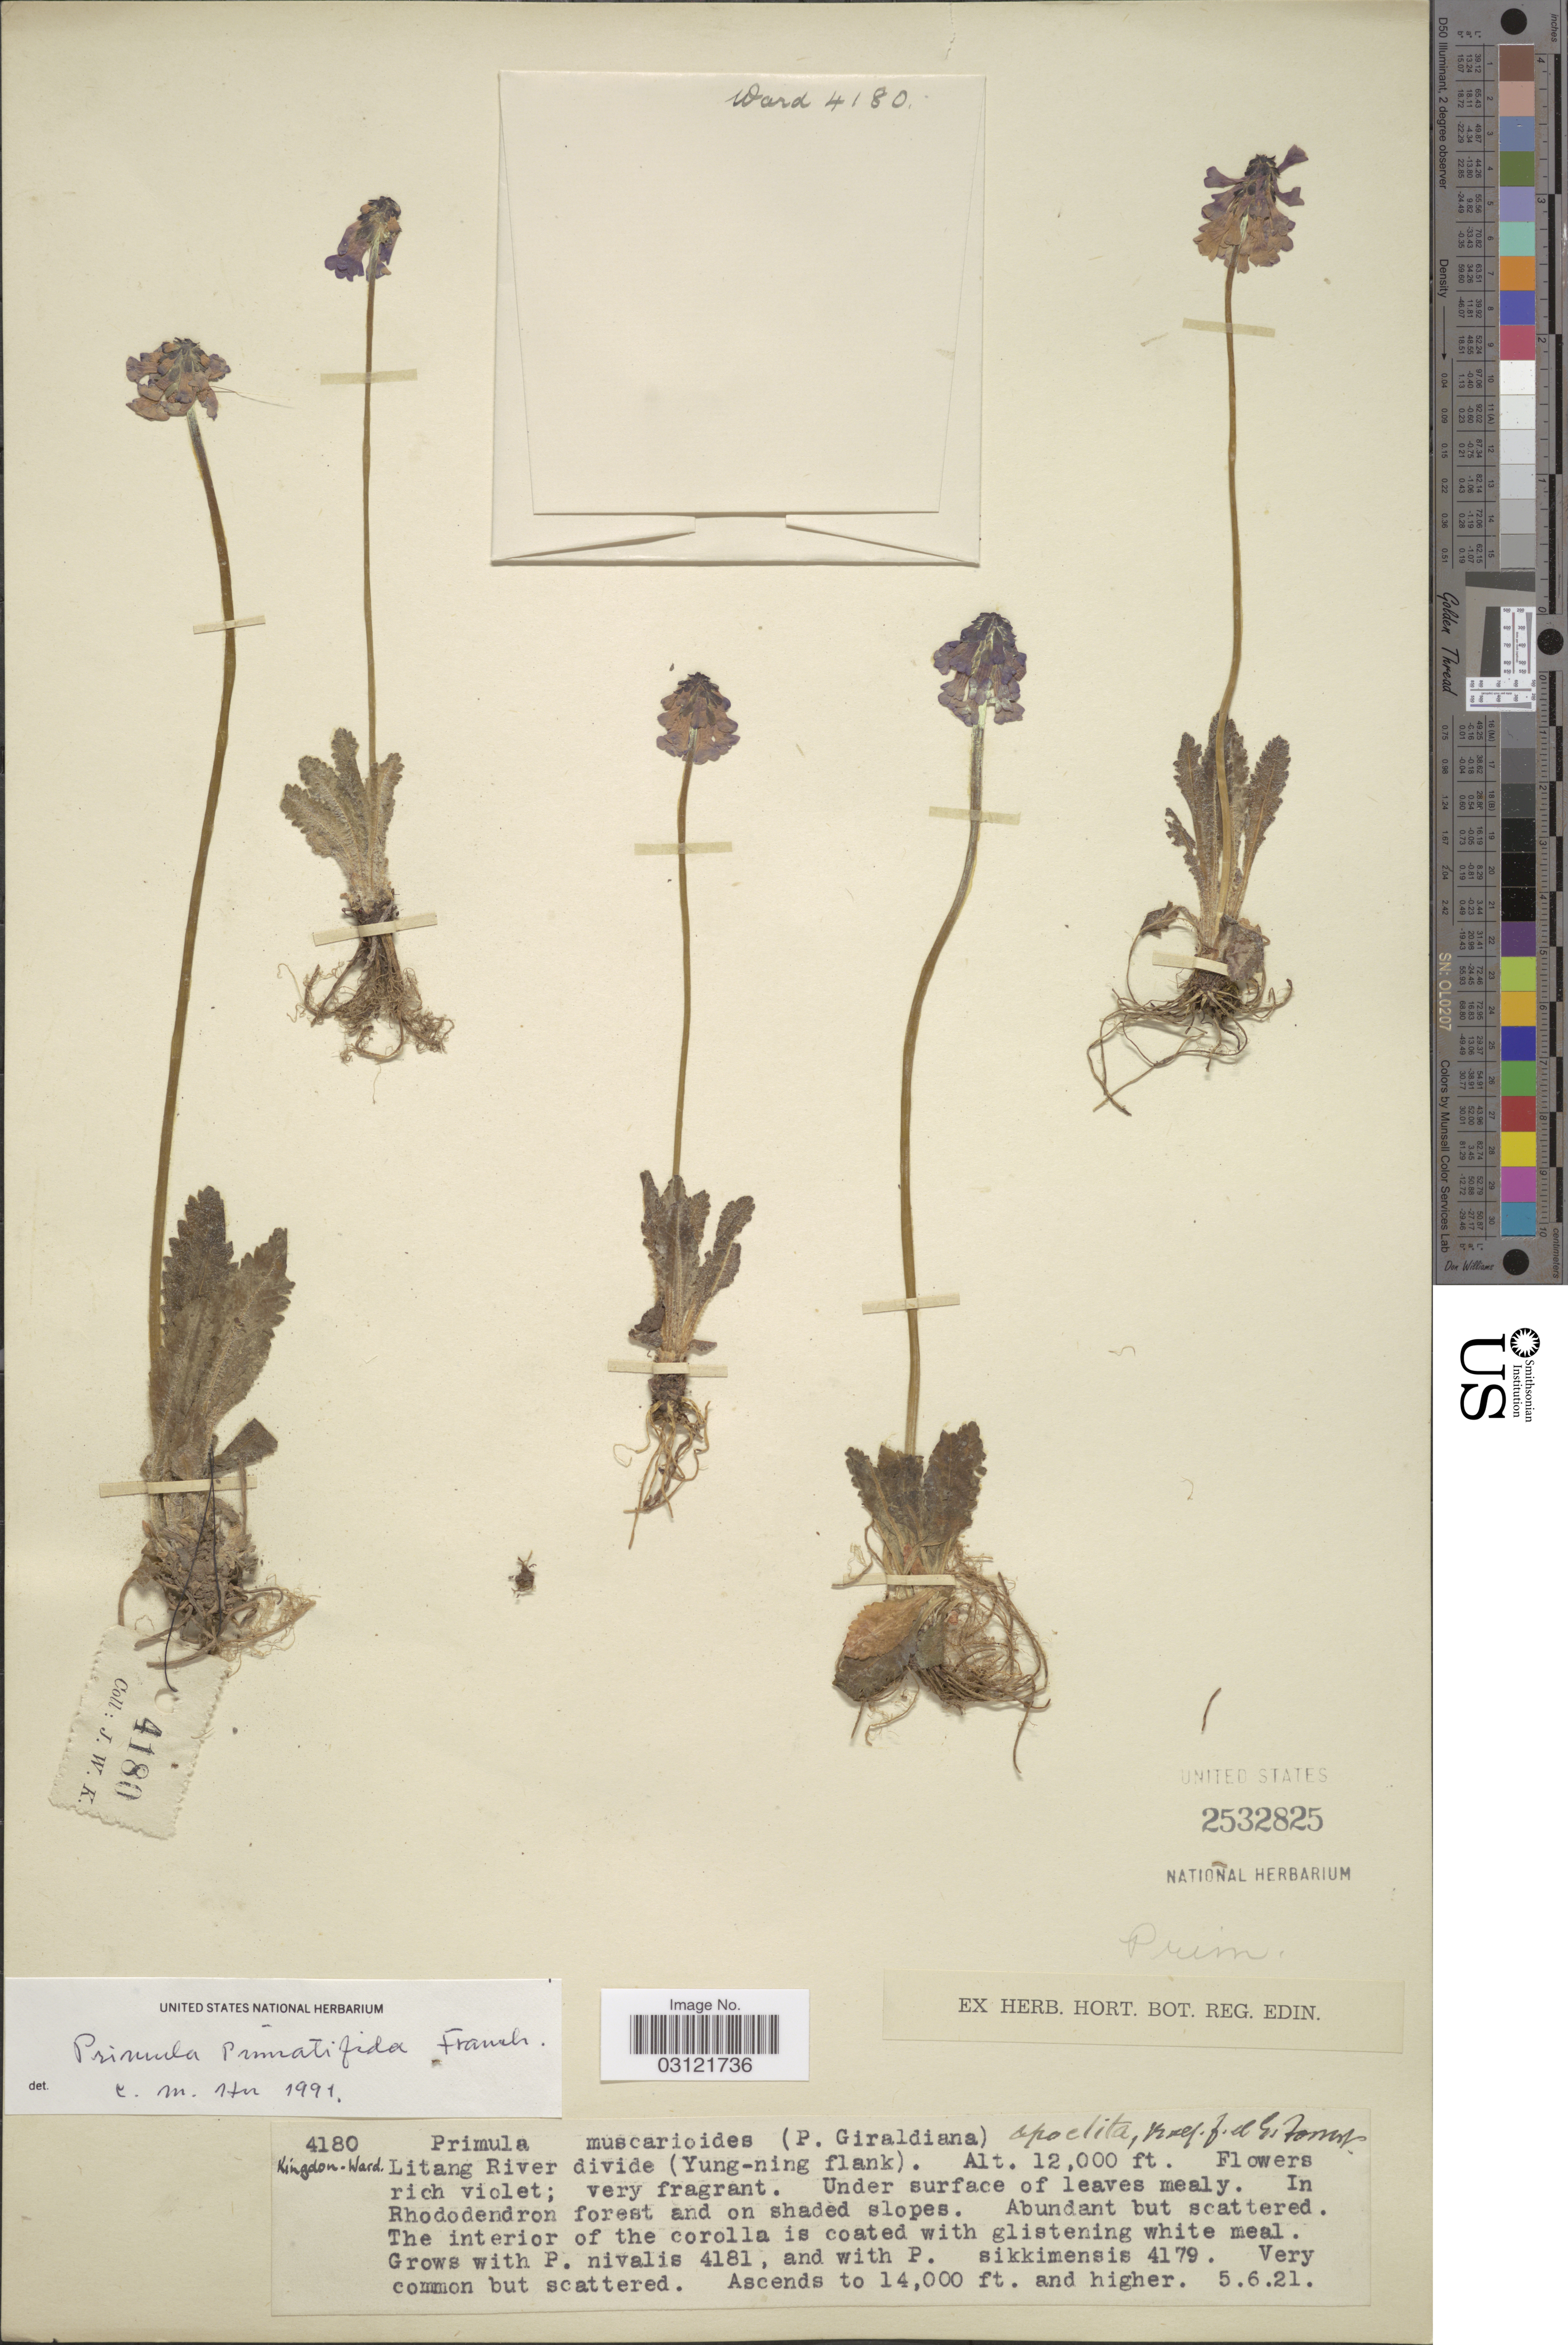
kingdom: Plantae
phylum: Tracheophyta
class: Magnoliopsida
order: Ericales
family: Primulaceae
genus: Primula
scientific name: Primula pinnatifida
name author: Franch.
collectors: F. Kingdon Ward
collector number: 4180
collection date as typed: Transcribed d/m/y: 5/6/21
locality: Litang River divide (Yung-ning flank).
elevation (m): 3658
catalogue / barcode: US 2532825